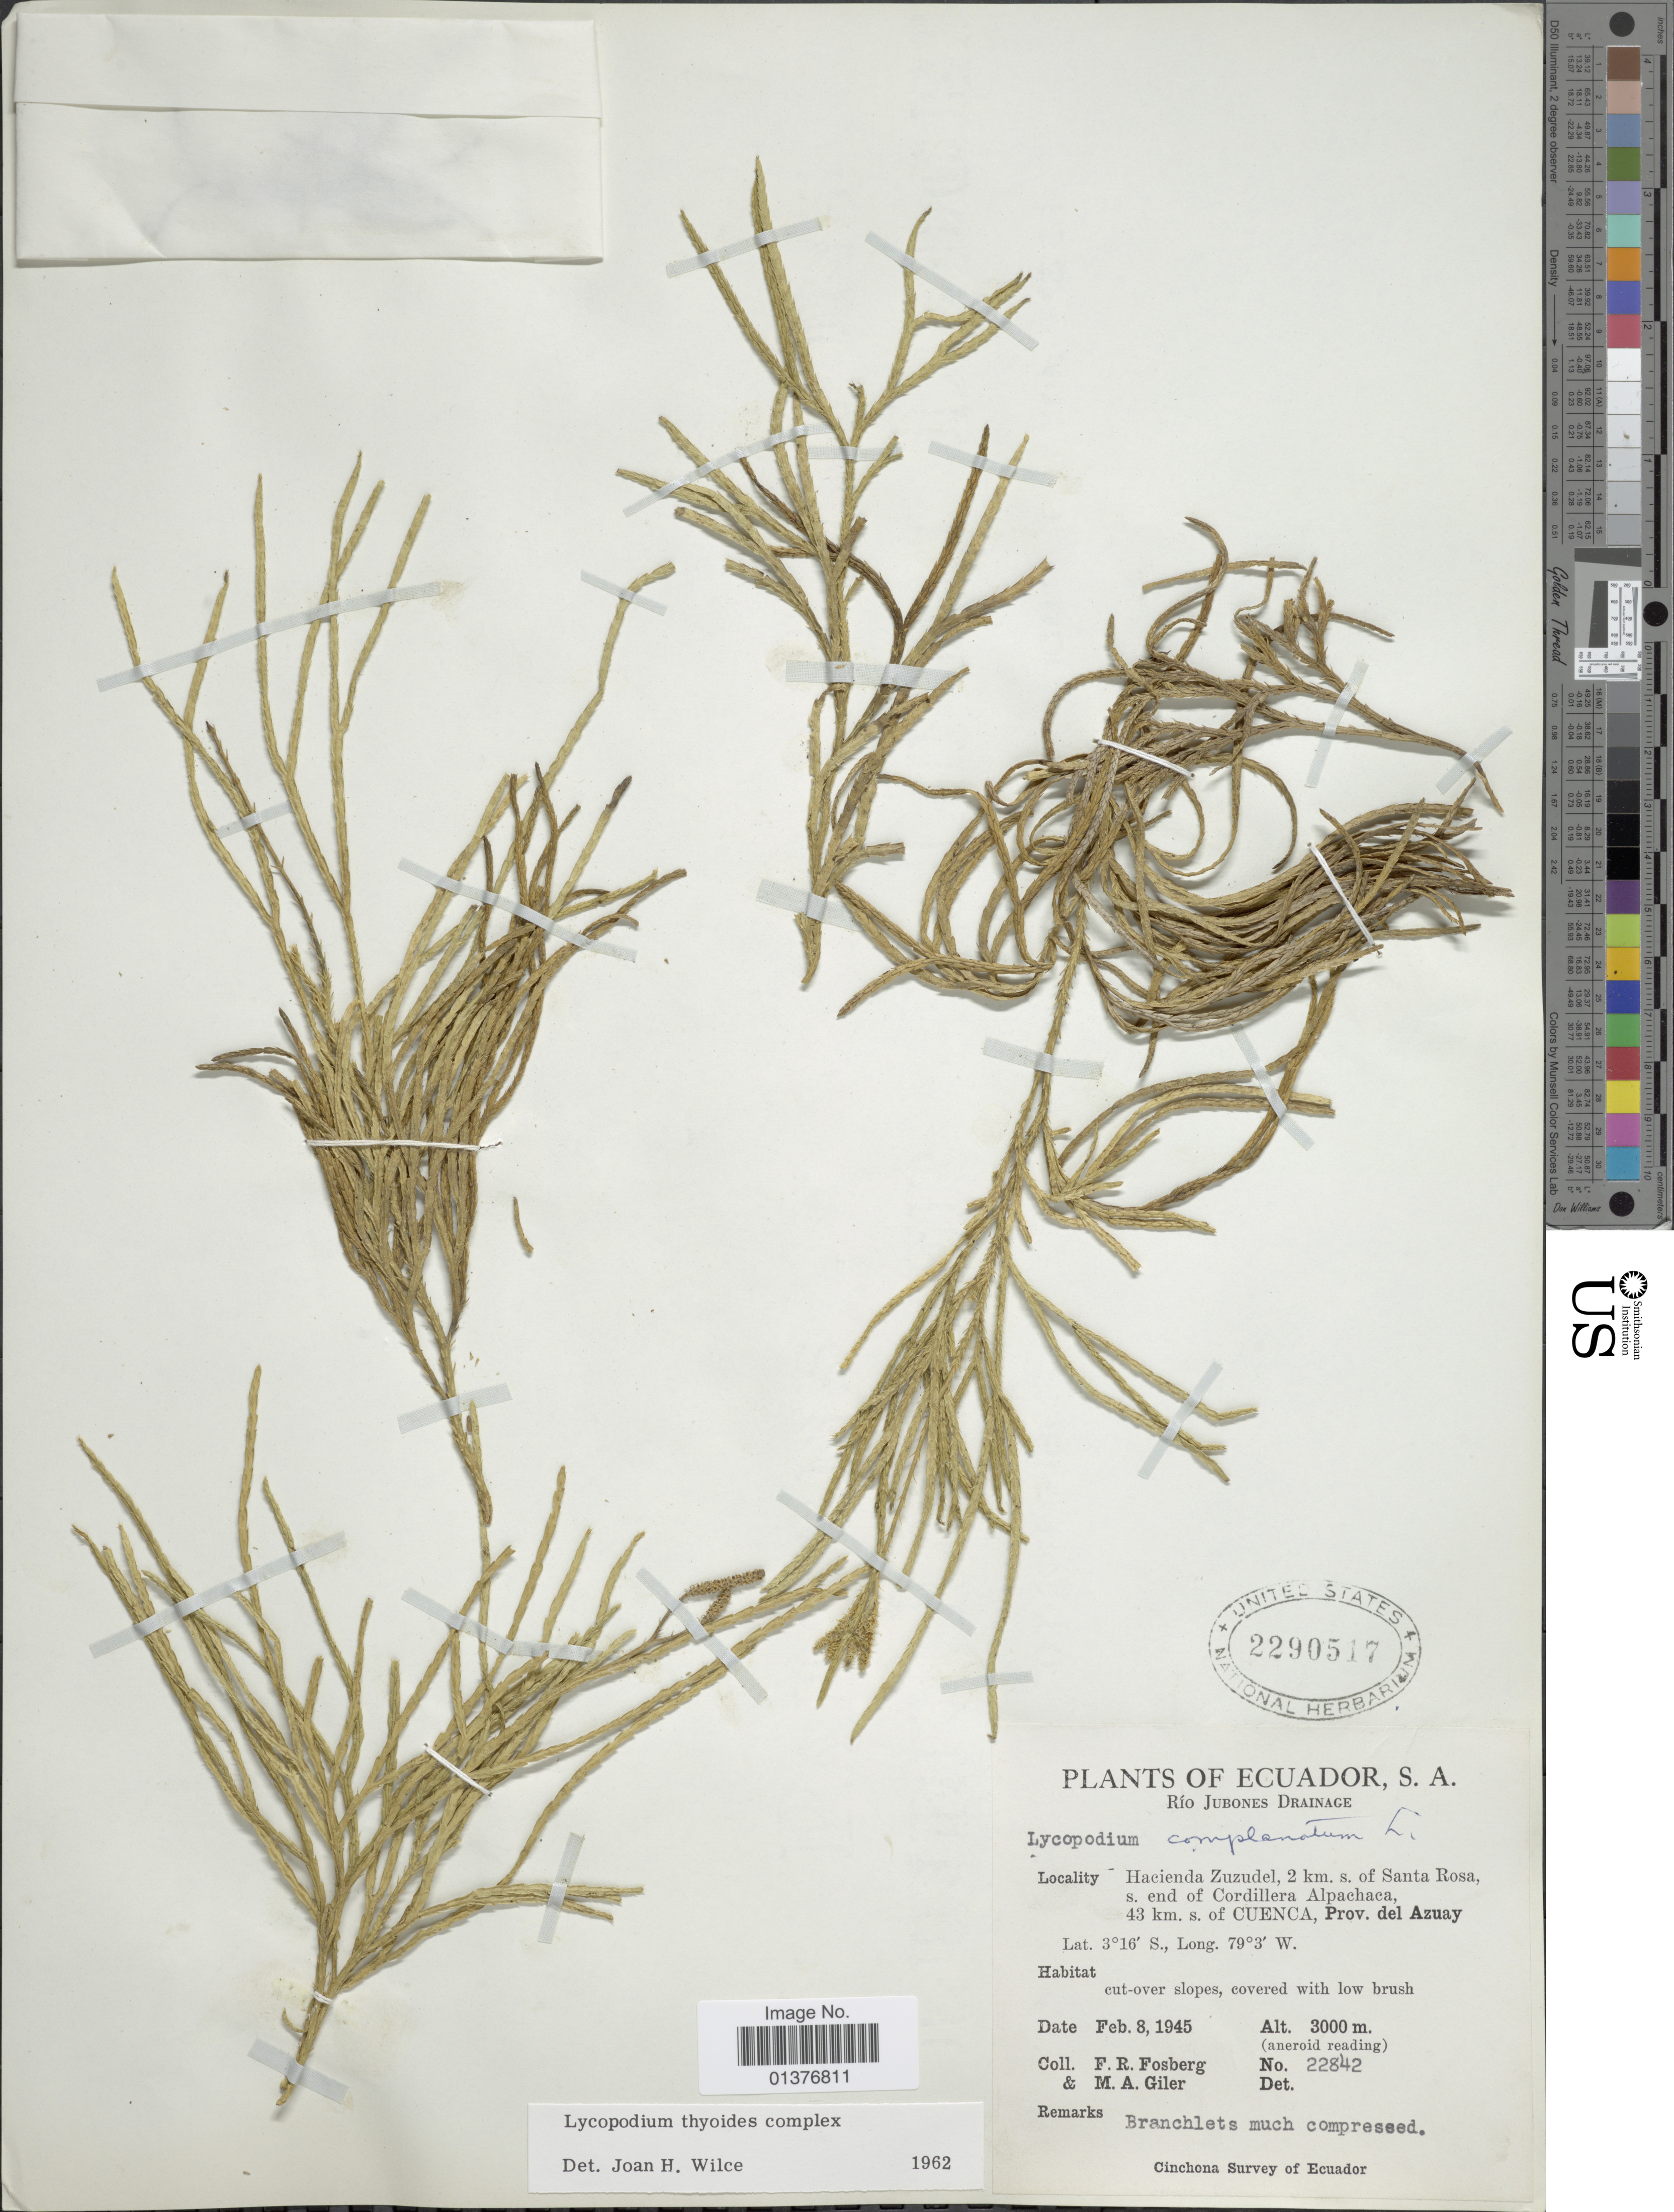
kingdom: Plantae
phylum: Tracheophyta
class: Lycopodiopsida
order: Lycopodiales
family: Lycopodiaceae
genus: Diphasiastrum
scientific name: Diphasiastrum thyoides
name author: (Humb. & Bonpl. ex Willd.) Holub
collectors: F. R. Fosberg & M. Giler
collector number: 22842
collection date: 1945-02-08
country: Dominican Republic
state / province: Azua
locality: Hacienda Zuzudel, 2km s. of Santa Rosa, s. end of Cordillera Alpachaca, 43km s. of Cuenca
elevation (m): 3000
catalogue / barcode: US 2290517